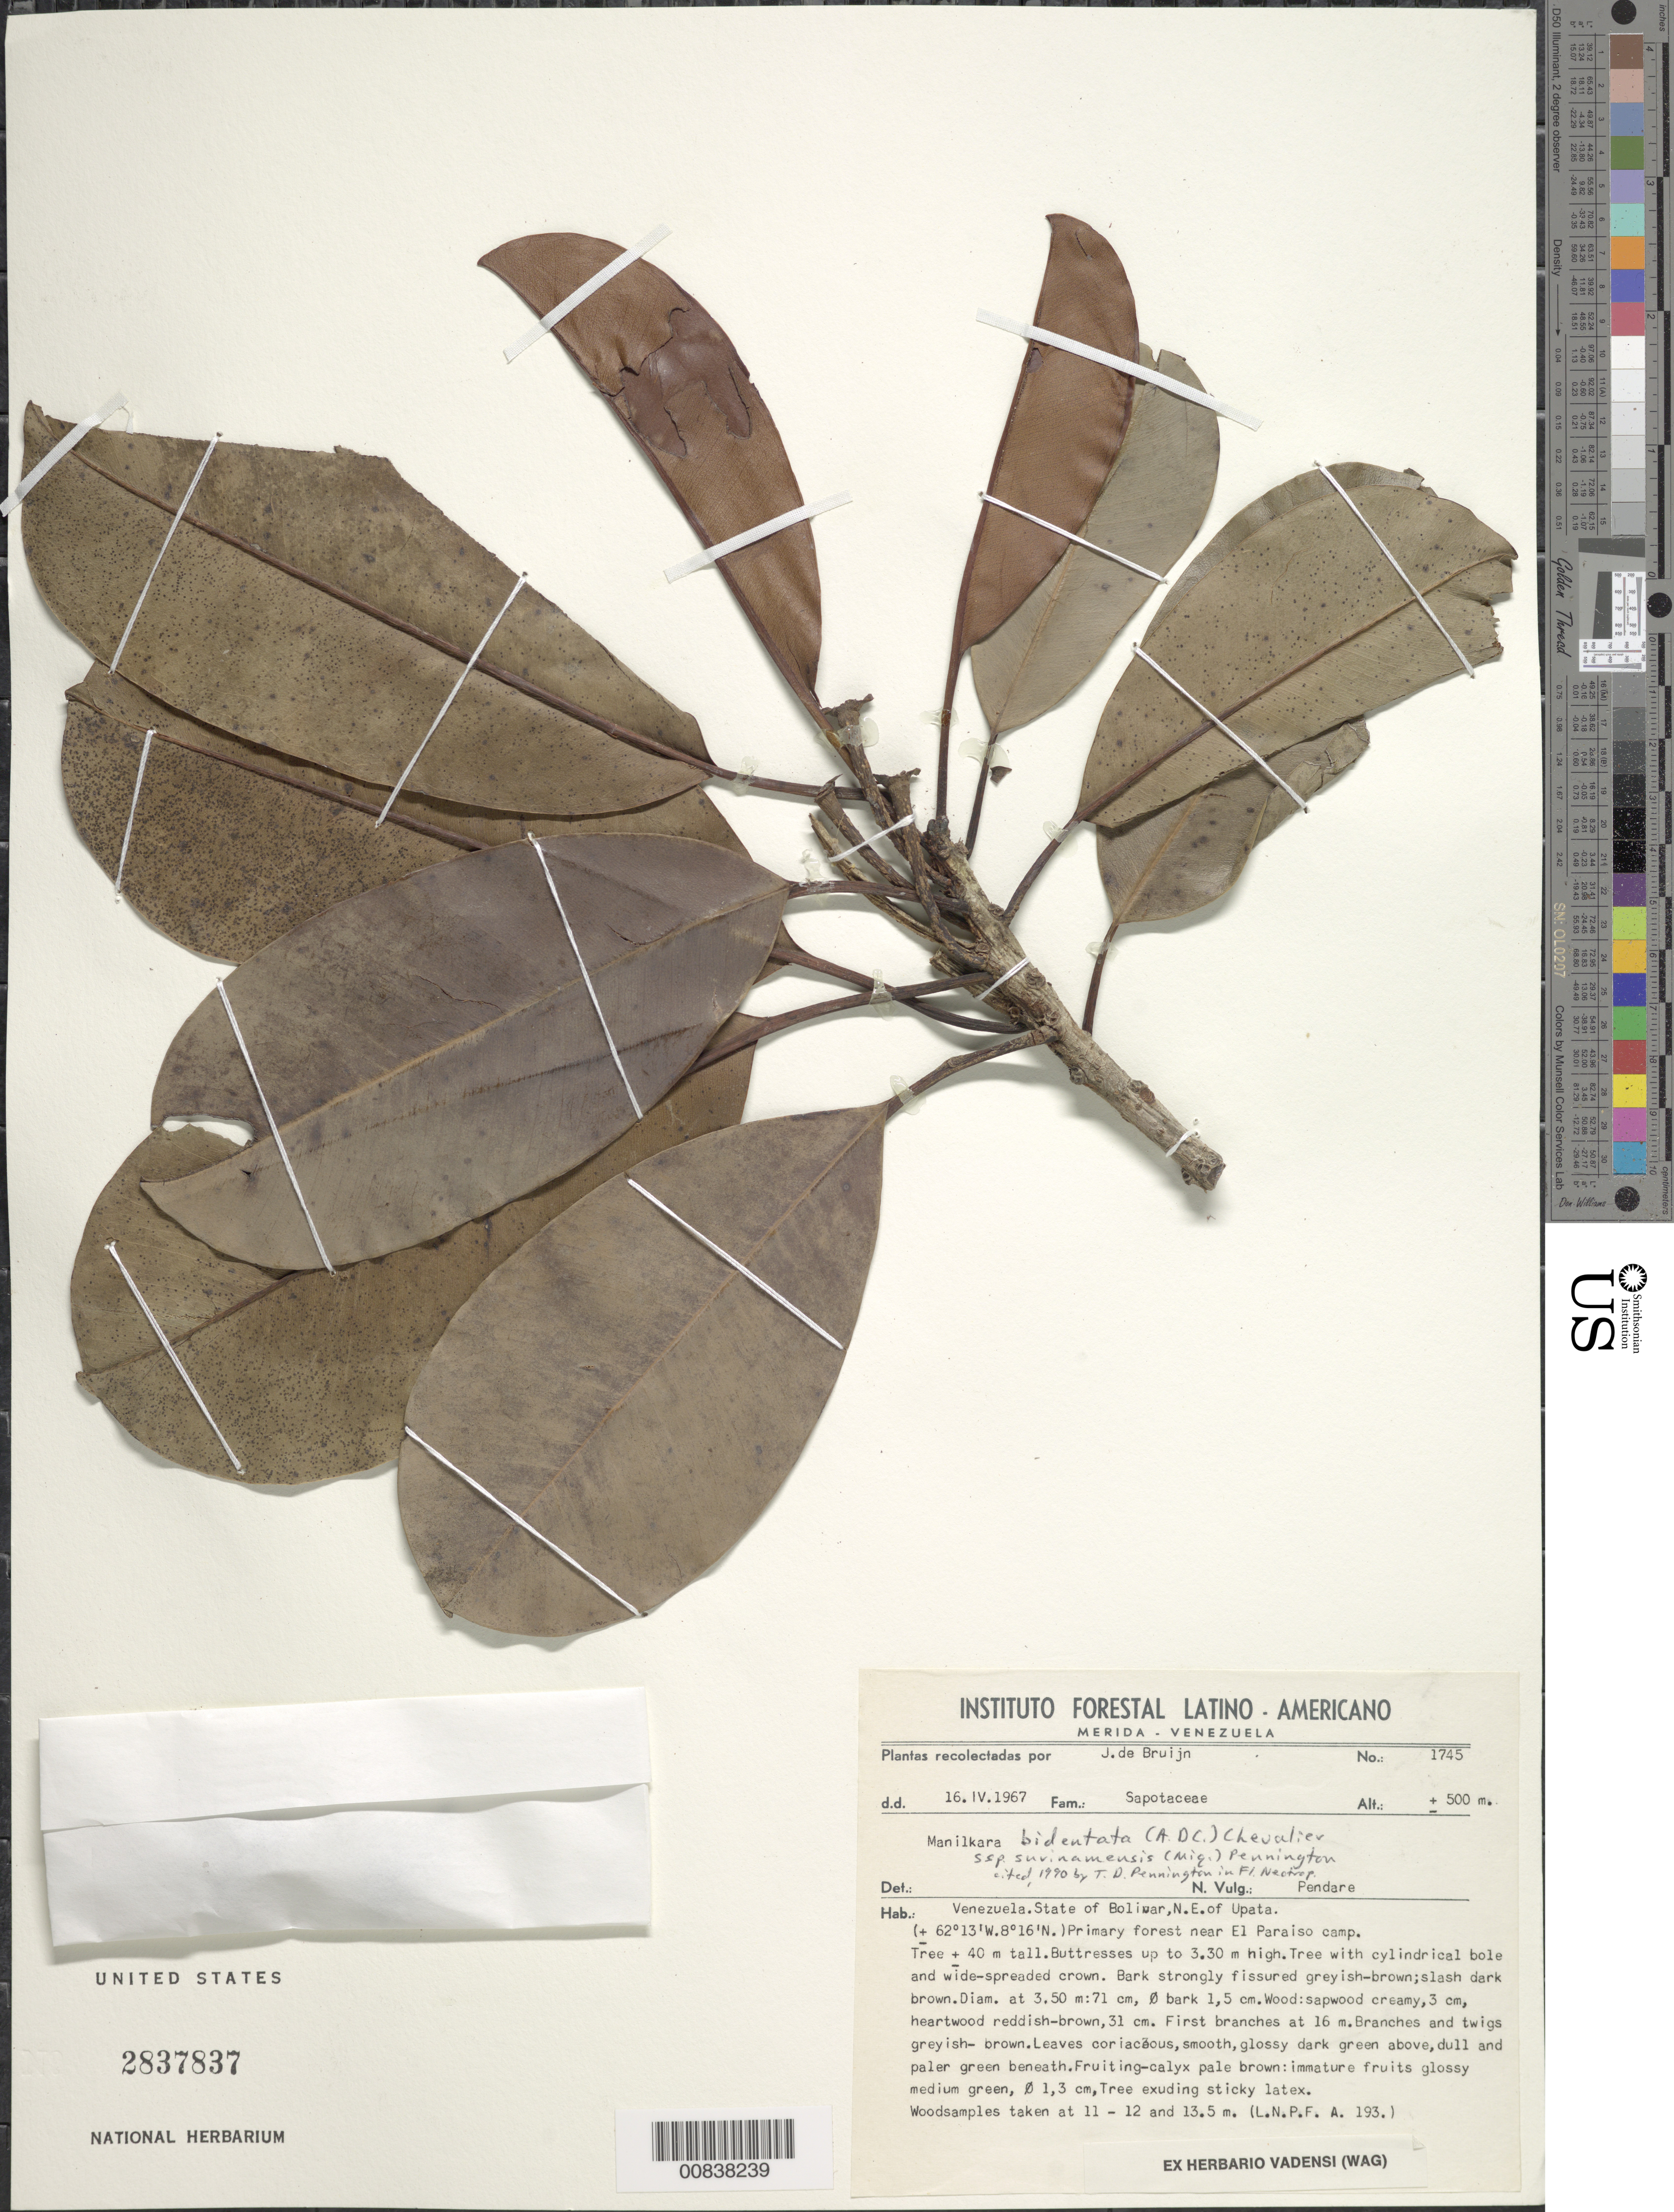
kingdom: Plantae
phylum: Tracheophyta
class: Magnoliopsida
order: Ericales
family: Sapotaceae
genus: Manilkara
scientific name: Manilkara bidentata subsp. surinamensis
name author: (Miq.) T.D. Penn.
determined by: Pennington, T. D., (K)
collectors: J. Bruijn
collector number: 1745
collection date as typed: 16-Apr-67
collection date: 1967-04-16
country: Venezuela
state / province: Bolívar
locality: Upata, NE of, near El Paraiso camp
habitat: Primary forest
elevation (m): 500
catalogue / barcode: US 2837837